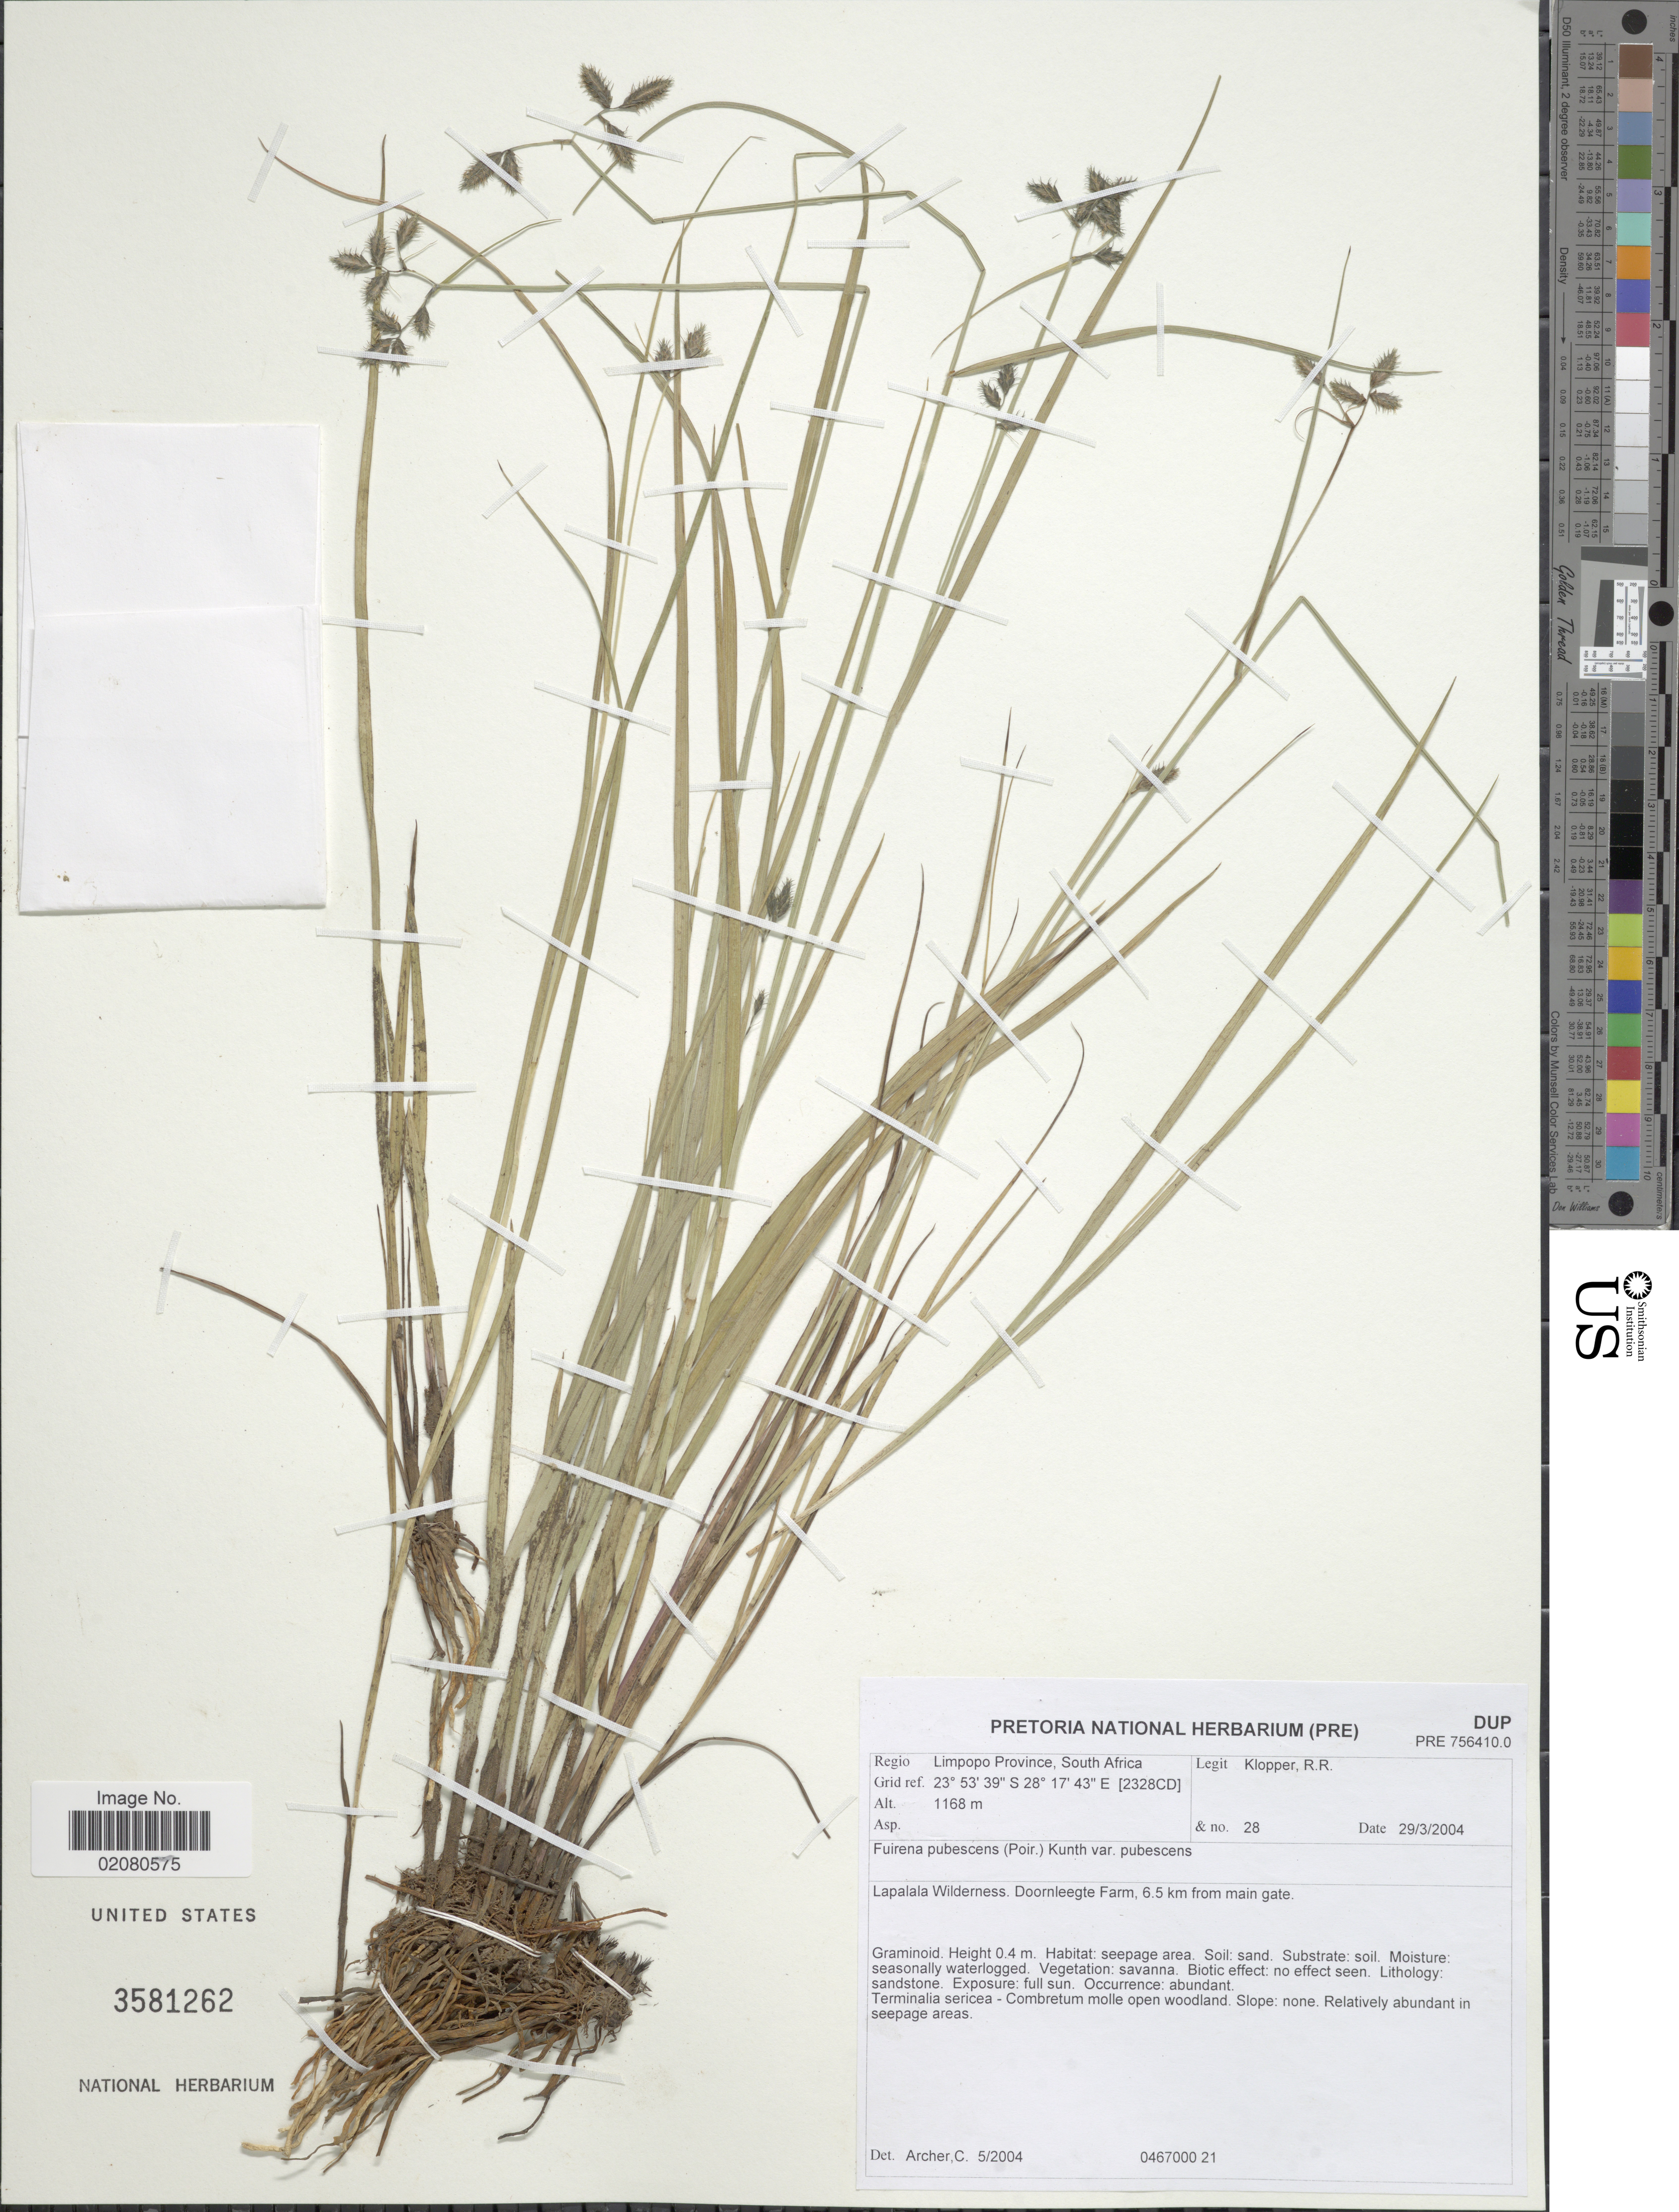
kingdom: Plantae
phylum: Tracheophyta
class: Liliopsida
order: Poales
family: Cyperaceae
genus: Fuirena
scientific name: Fuirena pubescens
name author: (Poir.) Kunth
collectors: R. Klopper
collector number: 28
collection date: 2004-03-29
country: South Africa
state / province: Limpopo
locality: Limpopo Province, South Africa.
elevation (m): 1168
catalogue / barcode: US 3581262